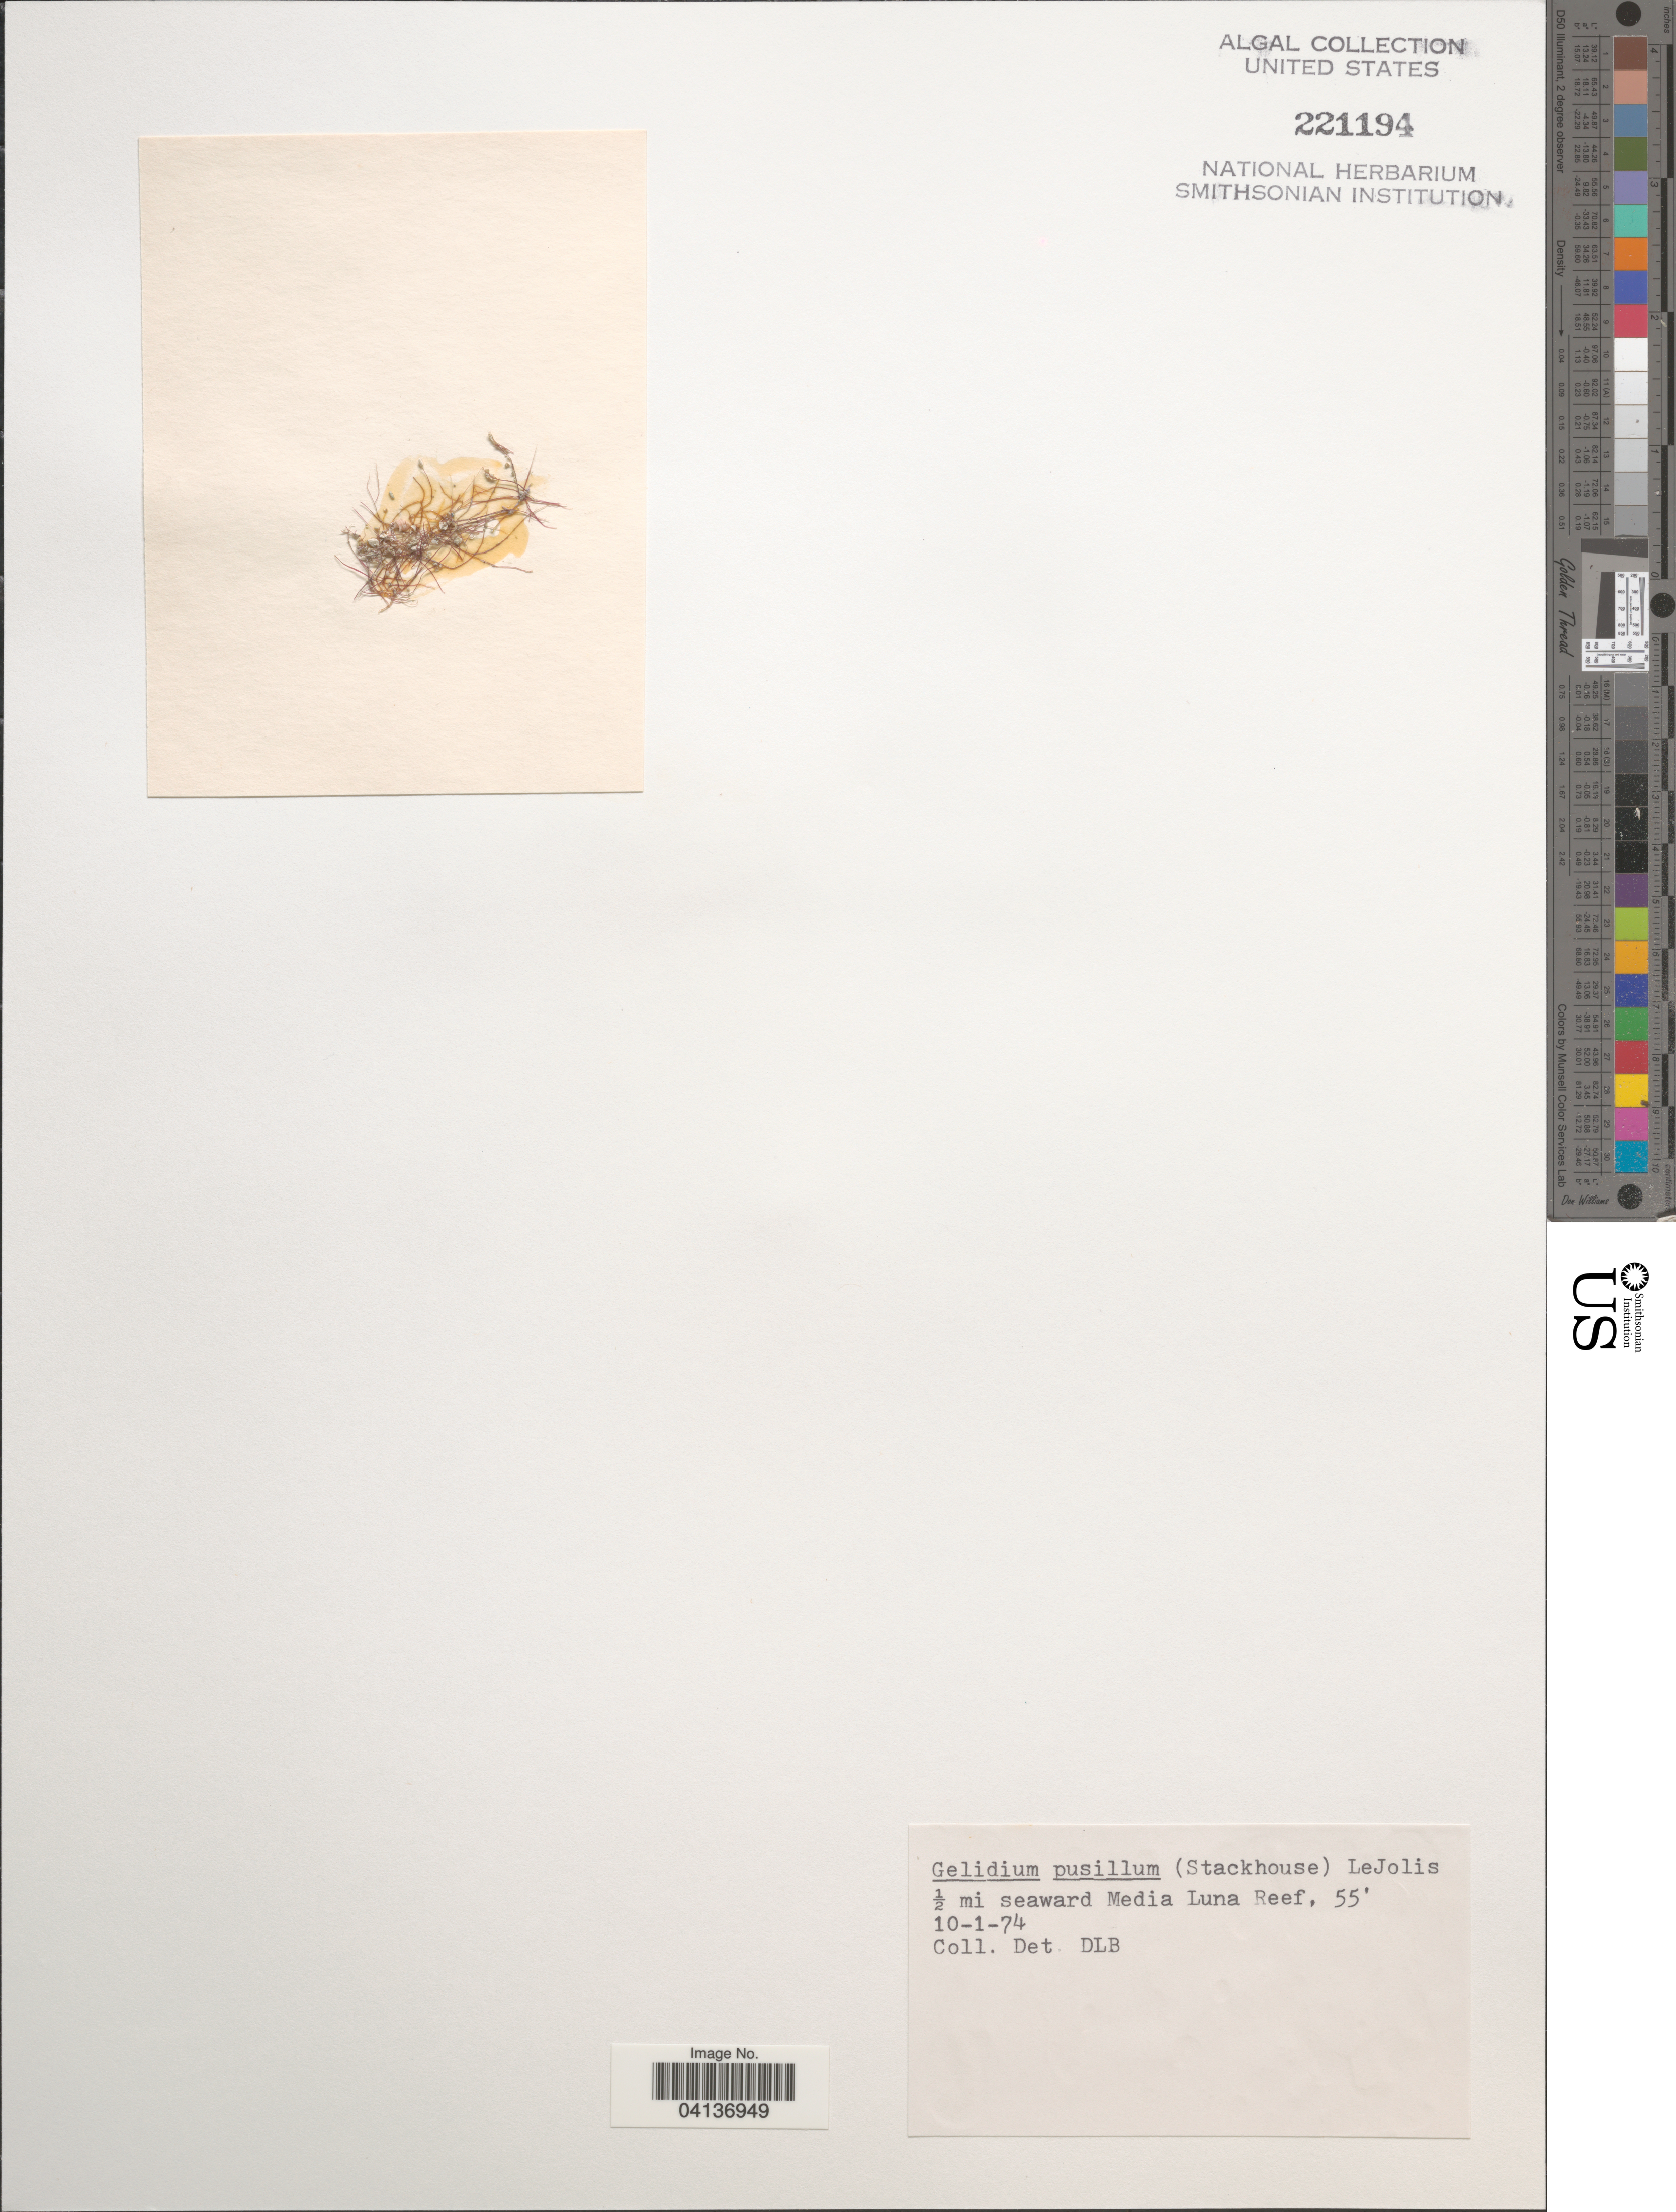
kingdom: Plantae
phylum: Rhodophyta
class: Florideophyceae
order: Gelidiales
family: Gelidiaceae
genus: Gelidium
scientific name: Gelidium pusillum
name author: (Stackh.) Le Jol.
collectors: D. L. B.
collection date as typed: Transcribed d/m/y: 10/1/74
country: Puerto Rico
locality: ½ mi seaward Media Luna Reef.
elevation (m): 17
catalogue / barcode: US 221194